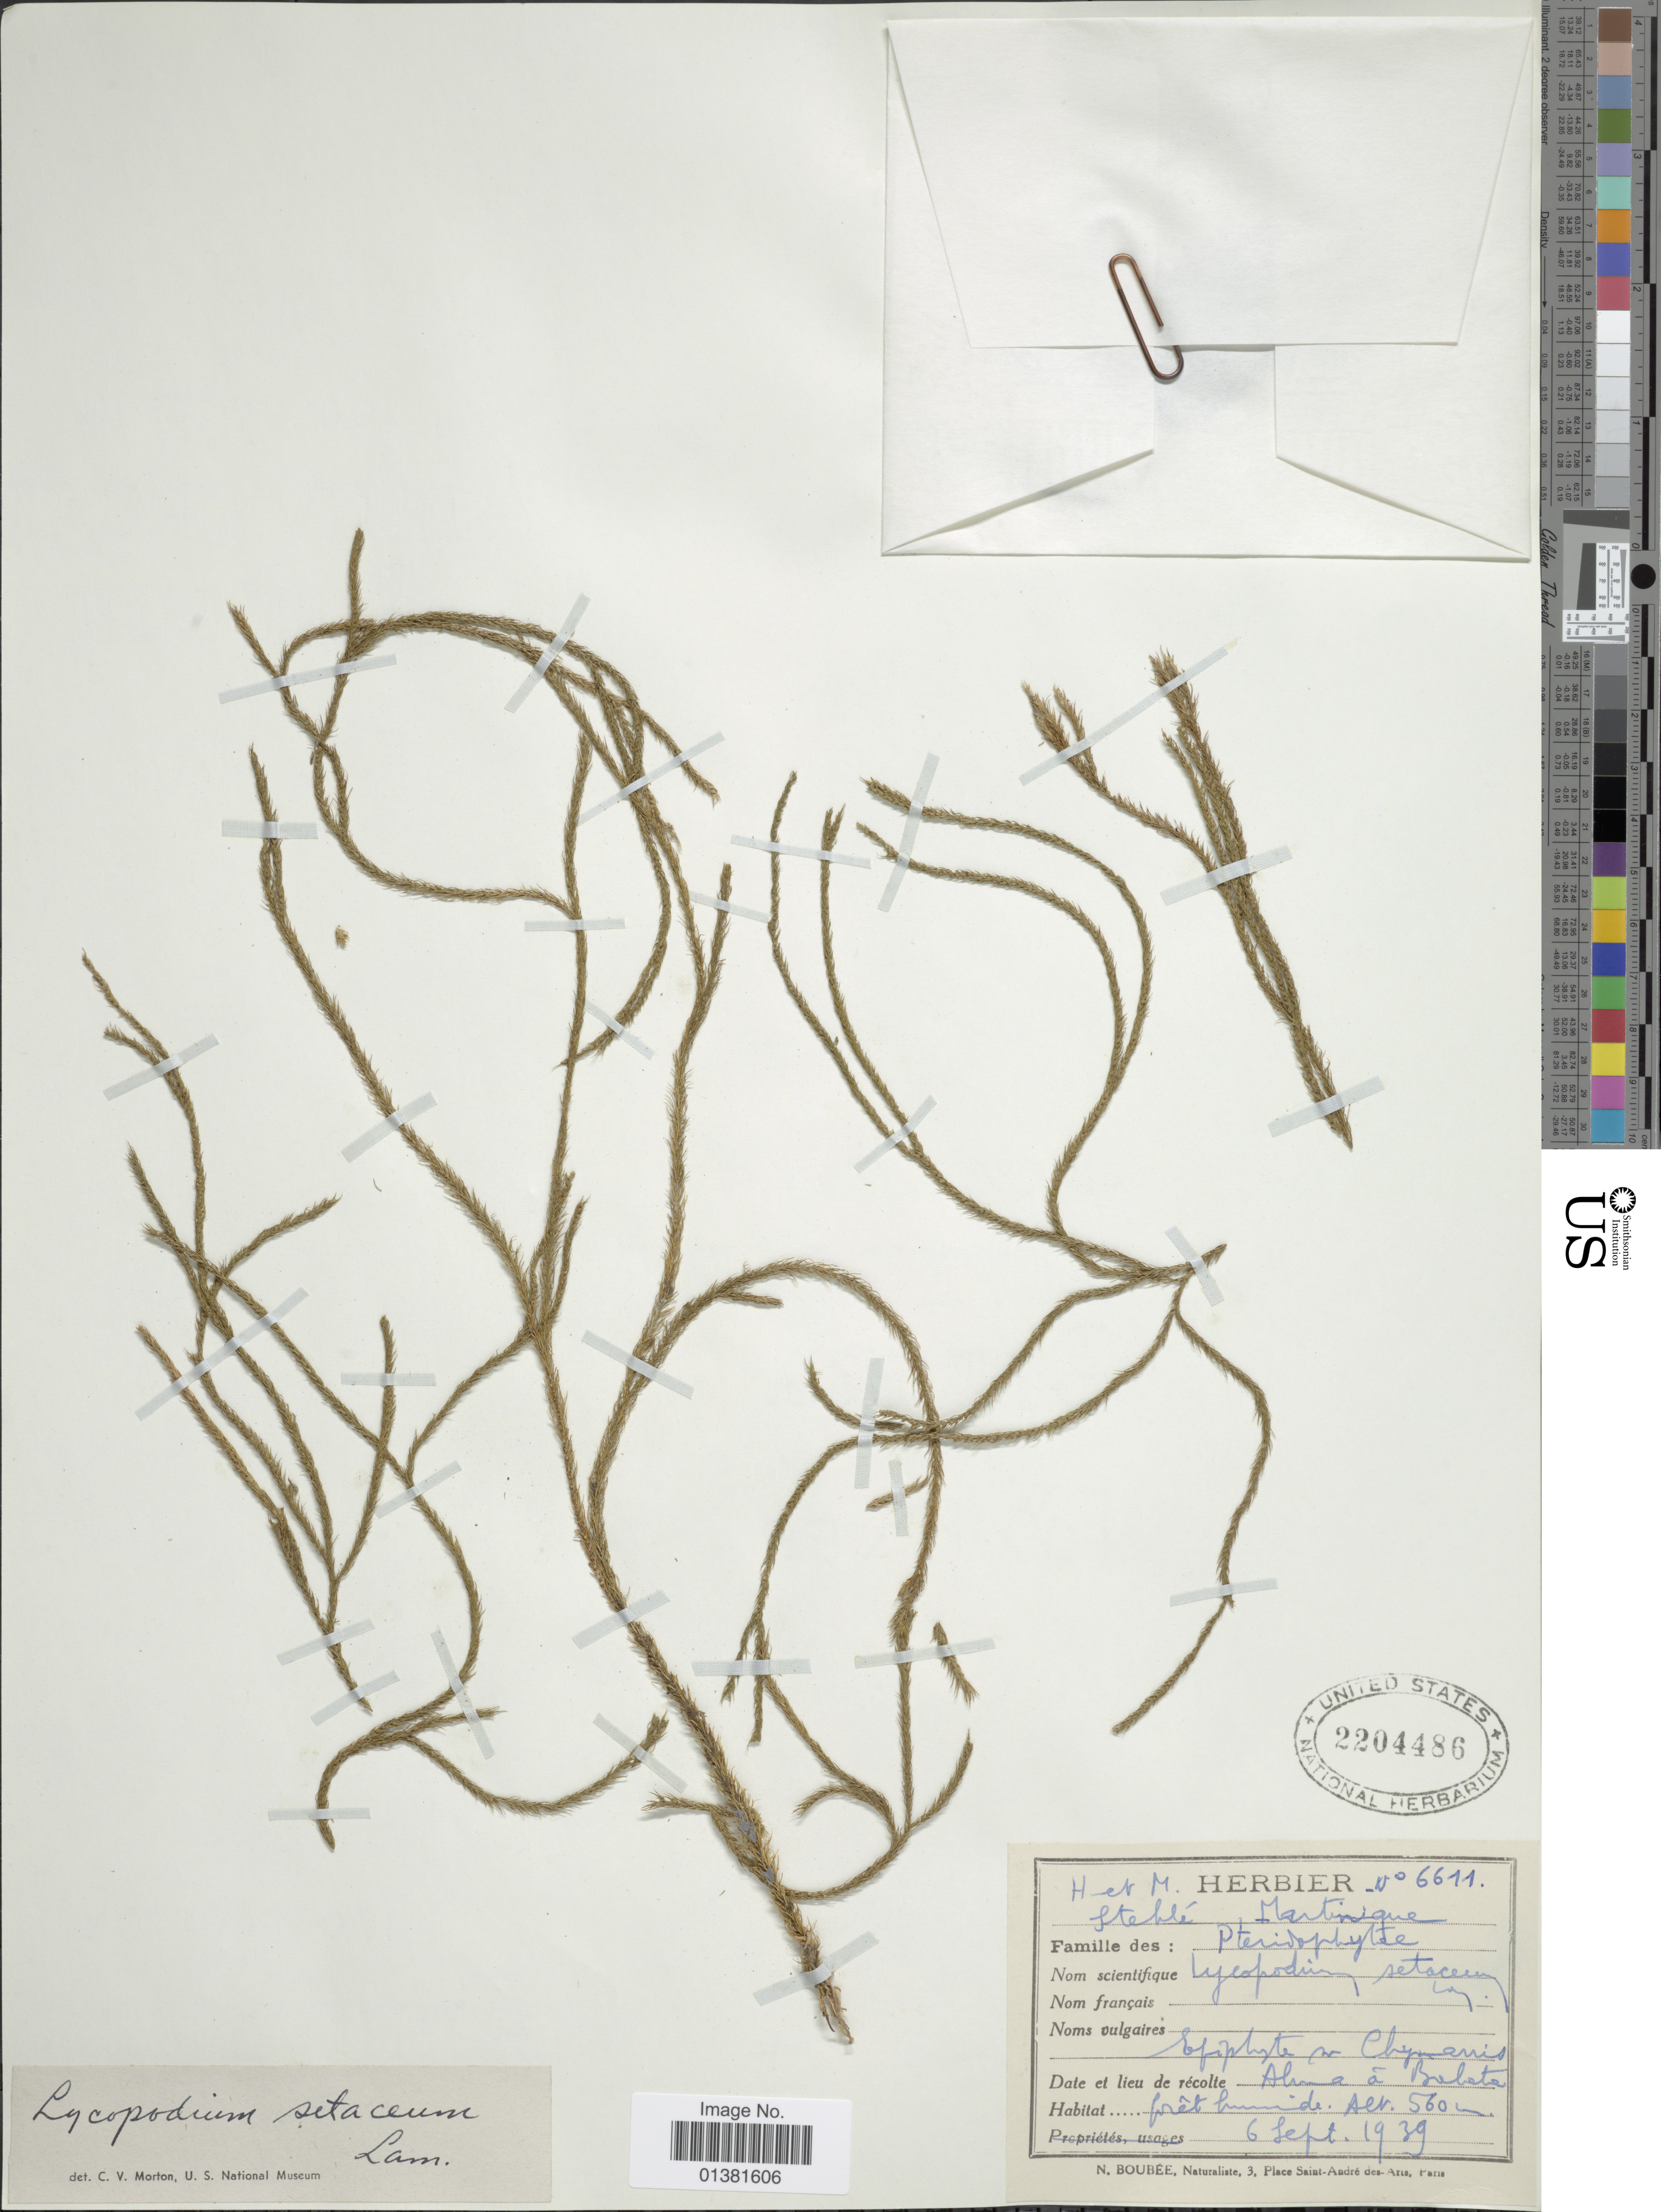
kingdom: Plantae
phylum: Tracheophyta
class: Lycopodiopsida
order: Lycopodiales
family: Lycopodiaceae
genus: Phlegmariurus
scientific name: Phlegmariurus filiformis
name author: (Sw.) W.H. Wagner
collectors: H. Stehlé & M. Stehlé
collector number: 6611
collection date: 1939-09-06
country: Martinique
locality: Alma á Balata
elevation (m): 560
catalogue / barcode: US 2204486